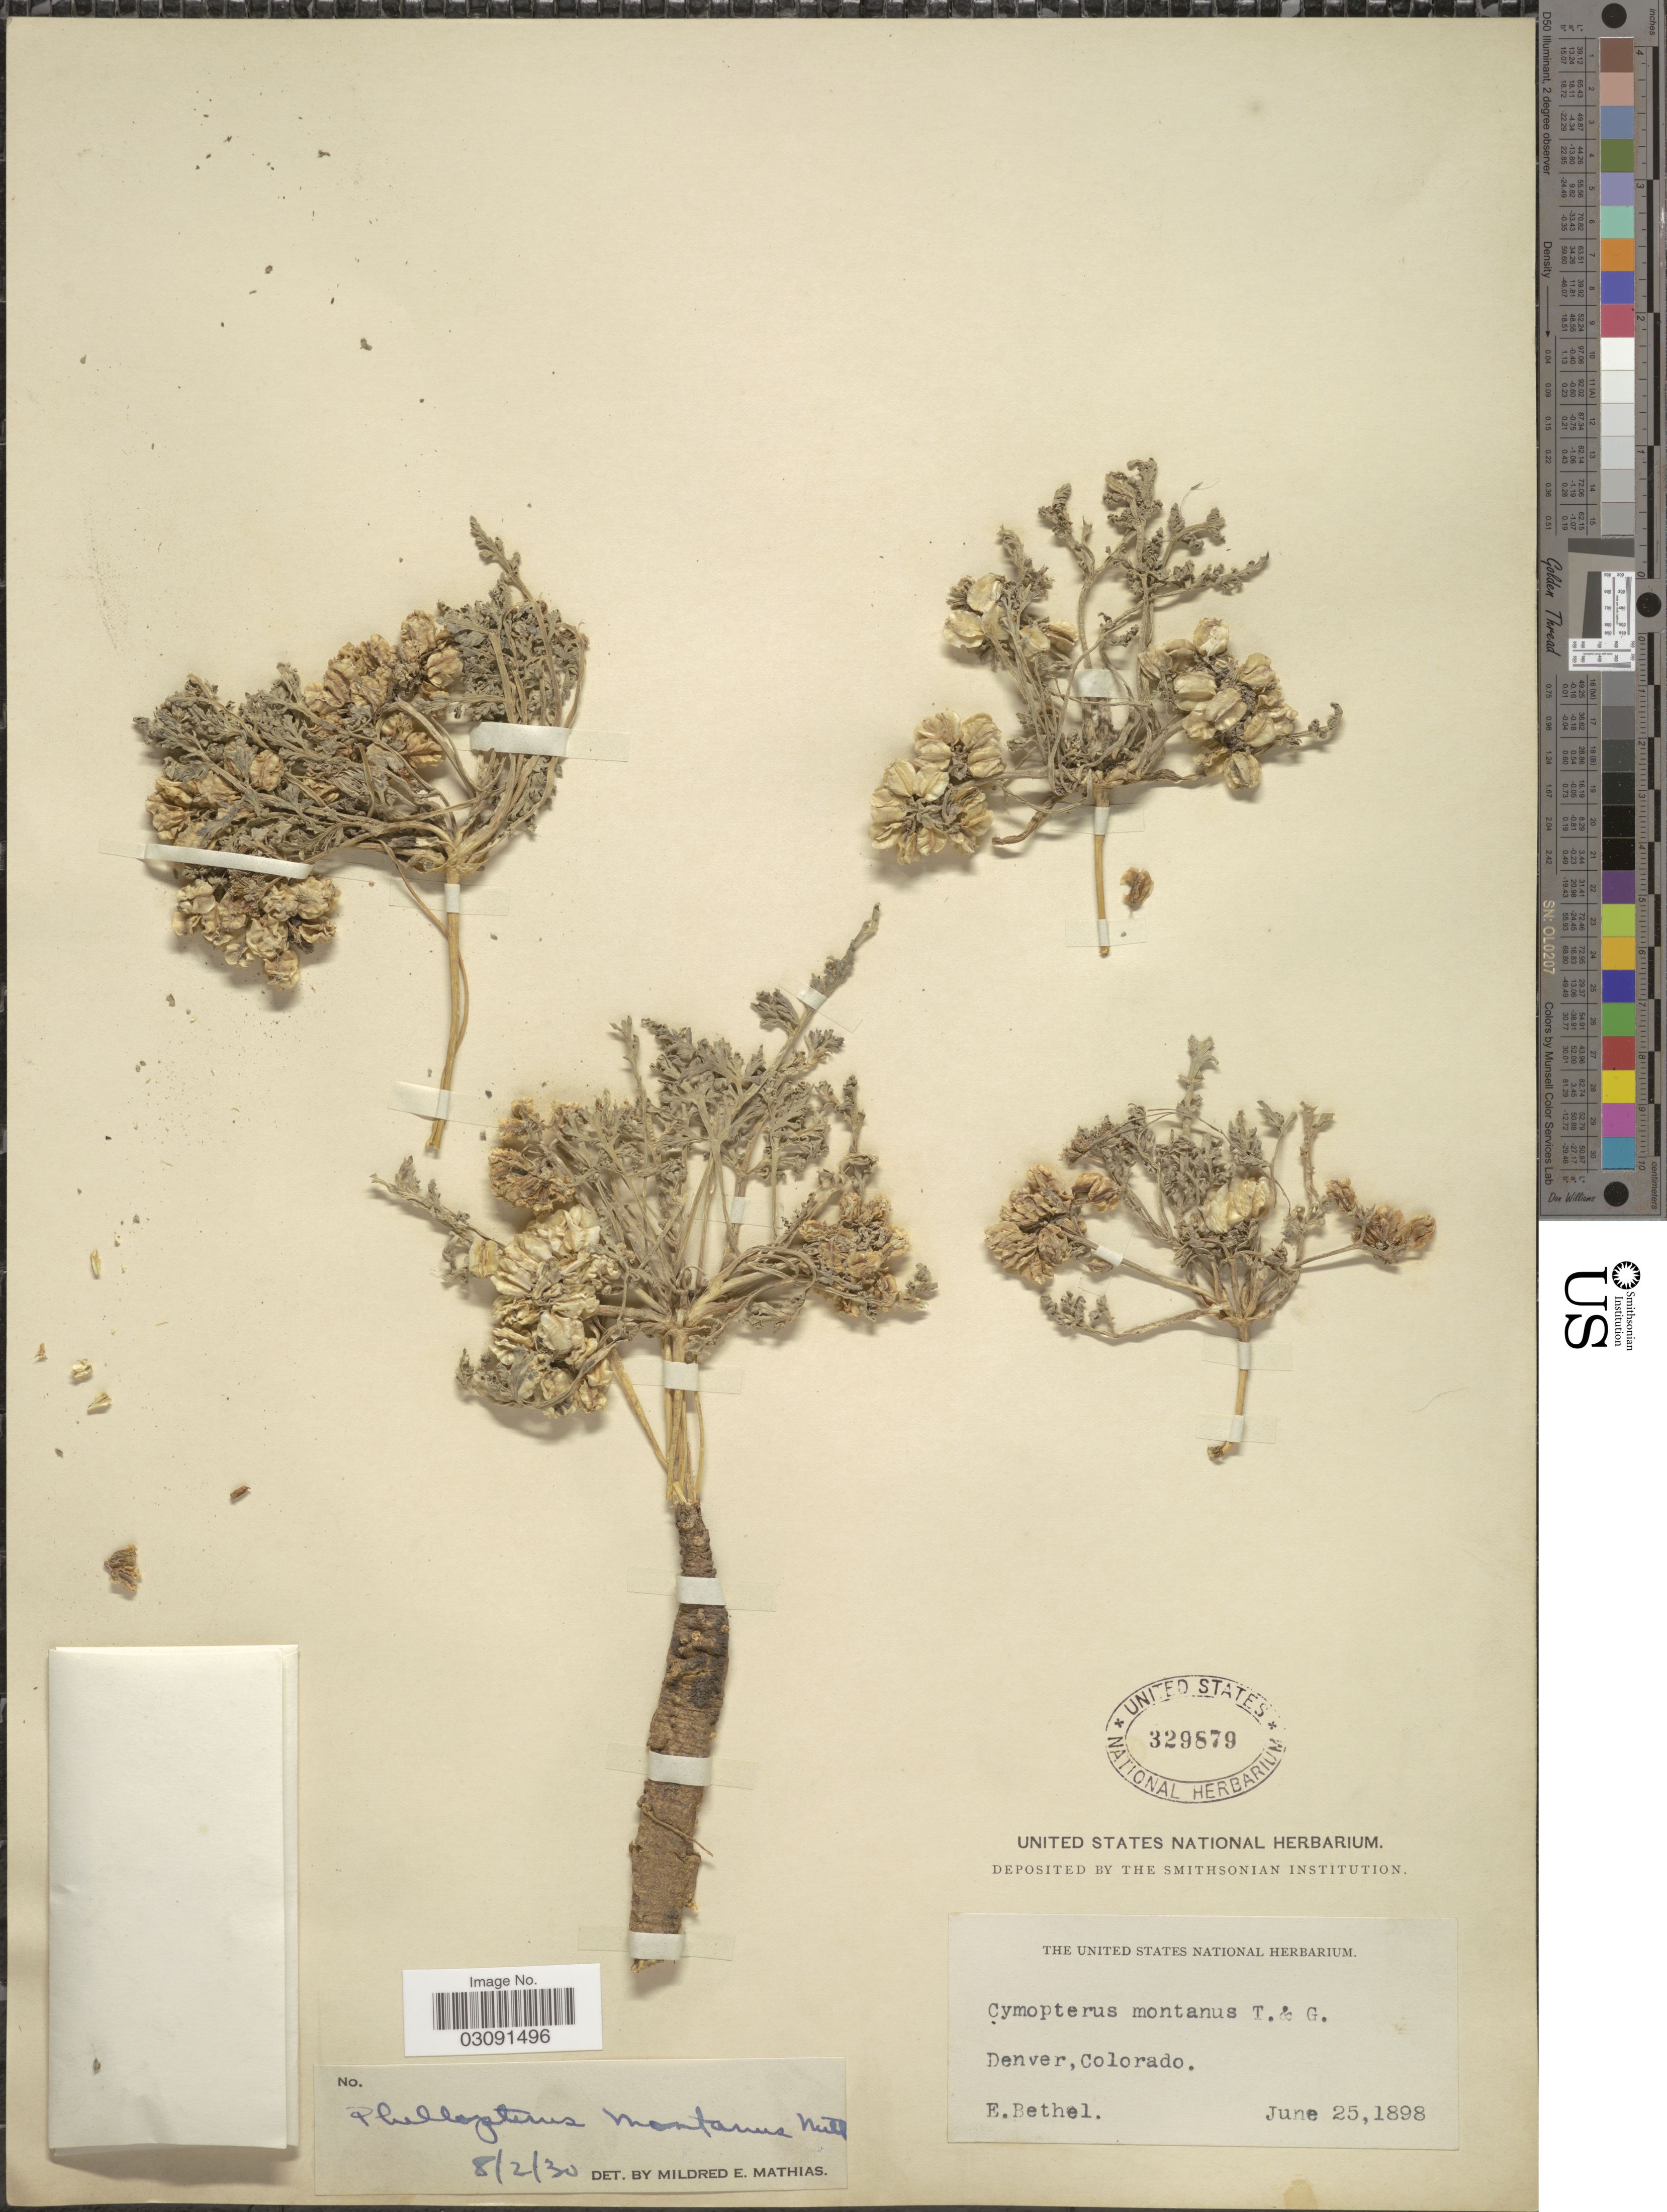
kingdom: Plantae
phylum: Tracheophyta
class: Magnoliopsida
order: Apiales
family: Apiaceae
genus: Cymopterus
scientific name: Cymopterus montanus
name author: Torr. & A. Gray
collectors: E. Bethel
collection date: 1898-06-25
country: United States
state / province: Colorado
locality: Denver.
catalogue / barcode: US 329879